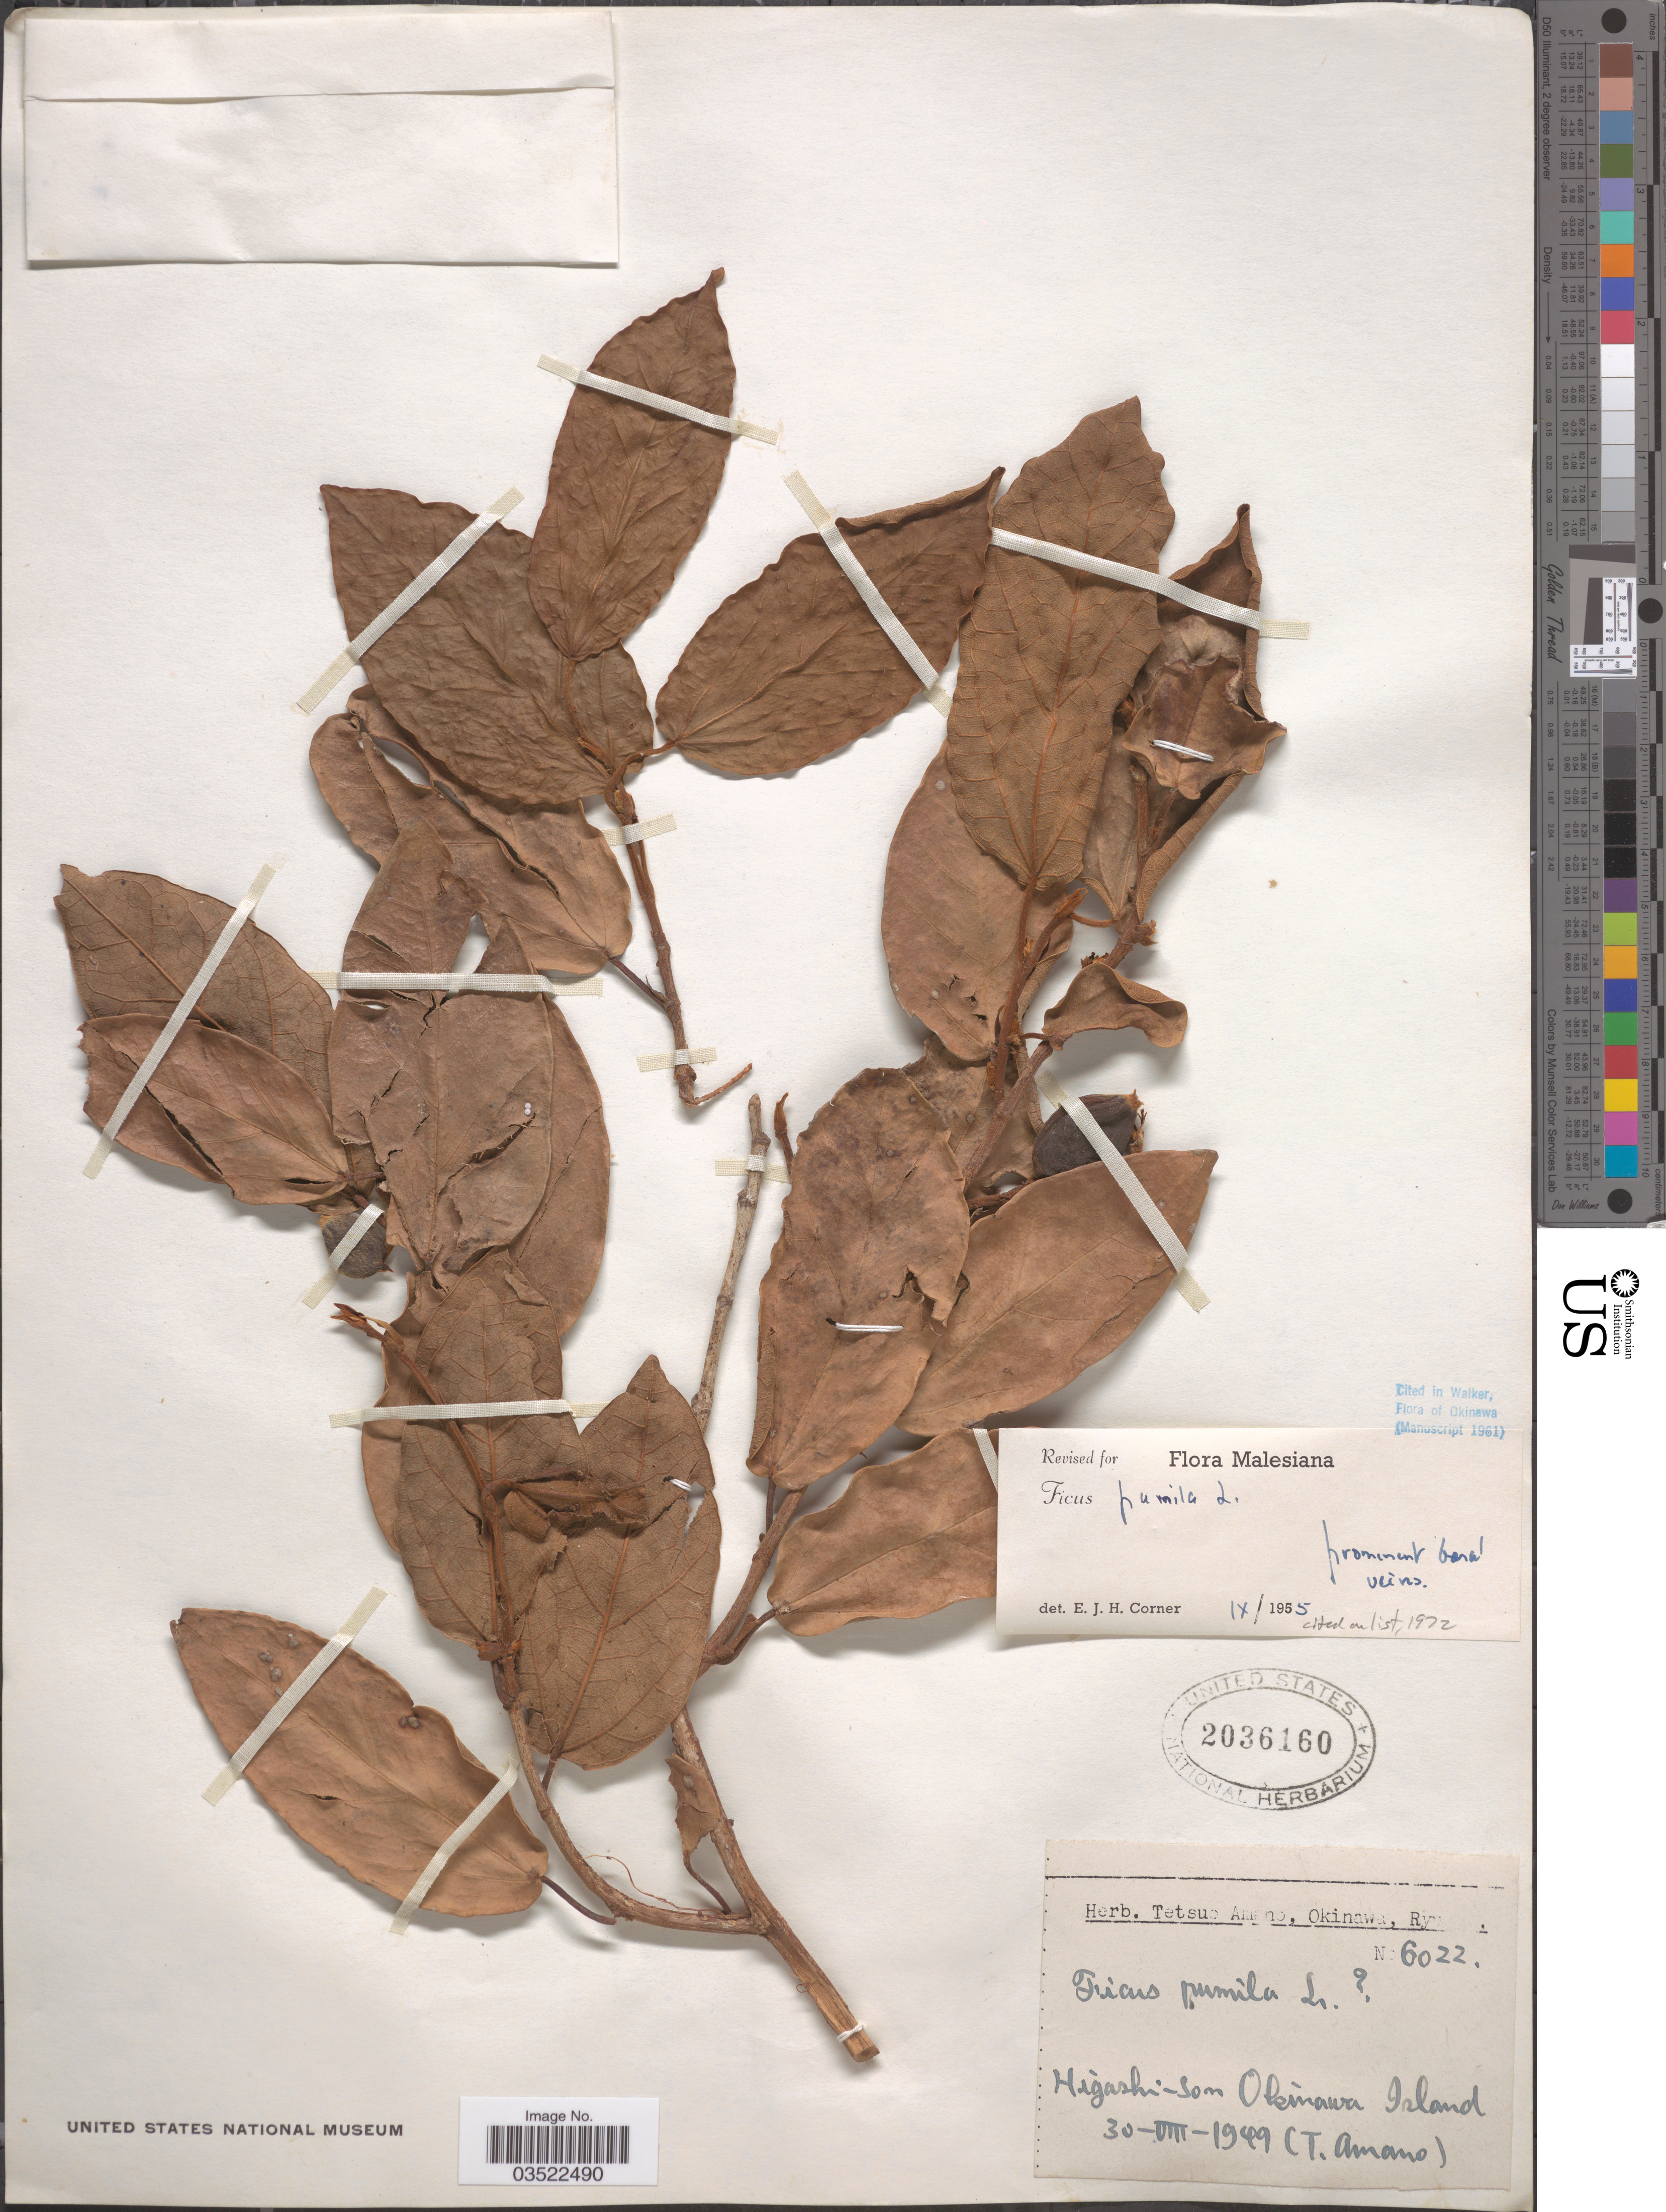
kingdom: Plantae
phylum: Tracheophyta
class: Magnoliopsida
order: Rosales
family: Moraceae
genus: Ficus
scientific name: Ficus pumila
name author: L.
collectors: T. Amano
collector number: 6022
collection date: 1949-08-30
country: Japan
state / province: Okinawa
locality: Higashi-Son Okinawa Island.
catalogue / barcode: US 2036160